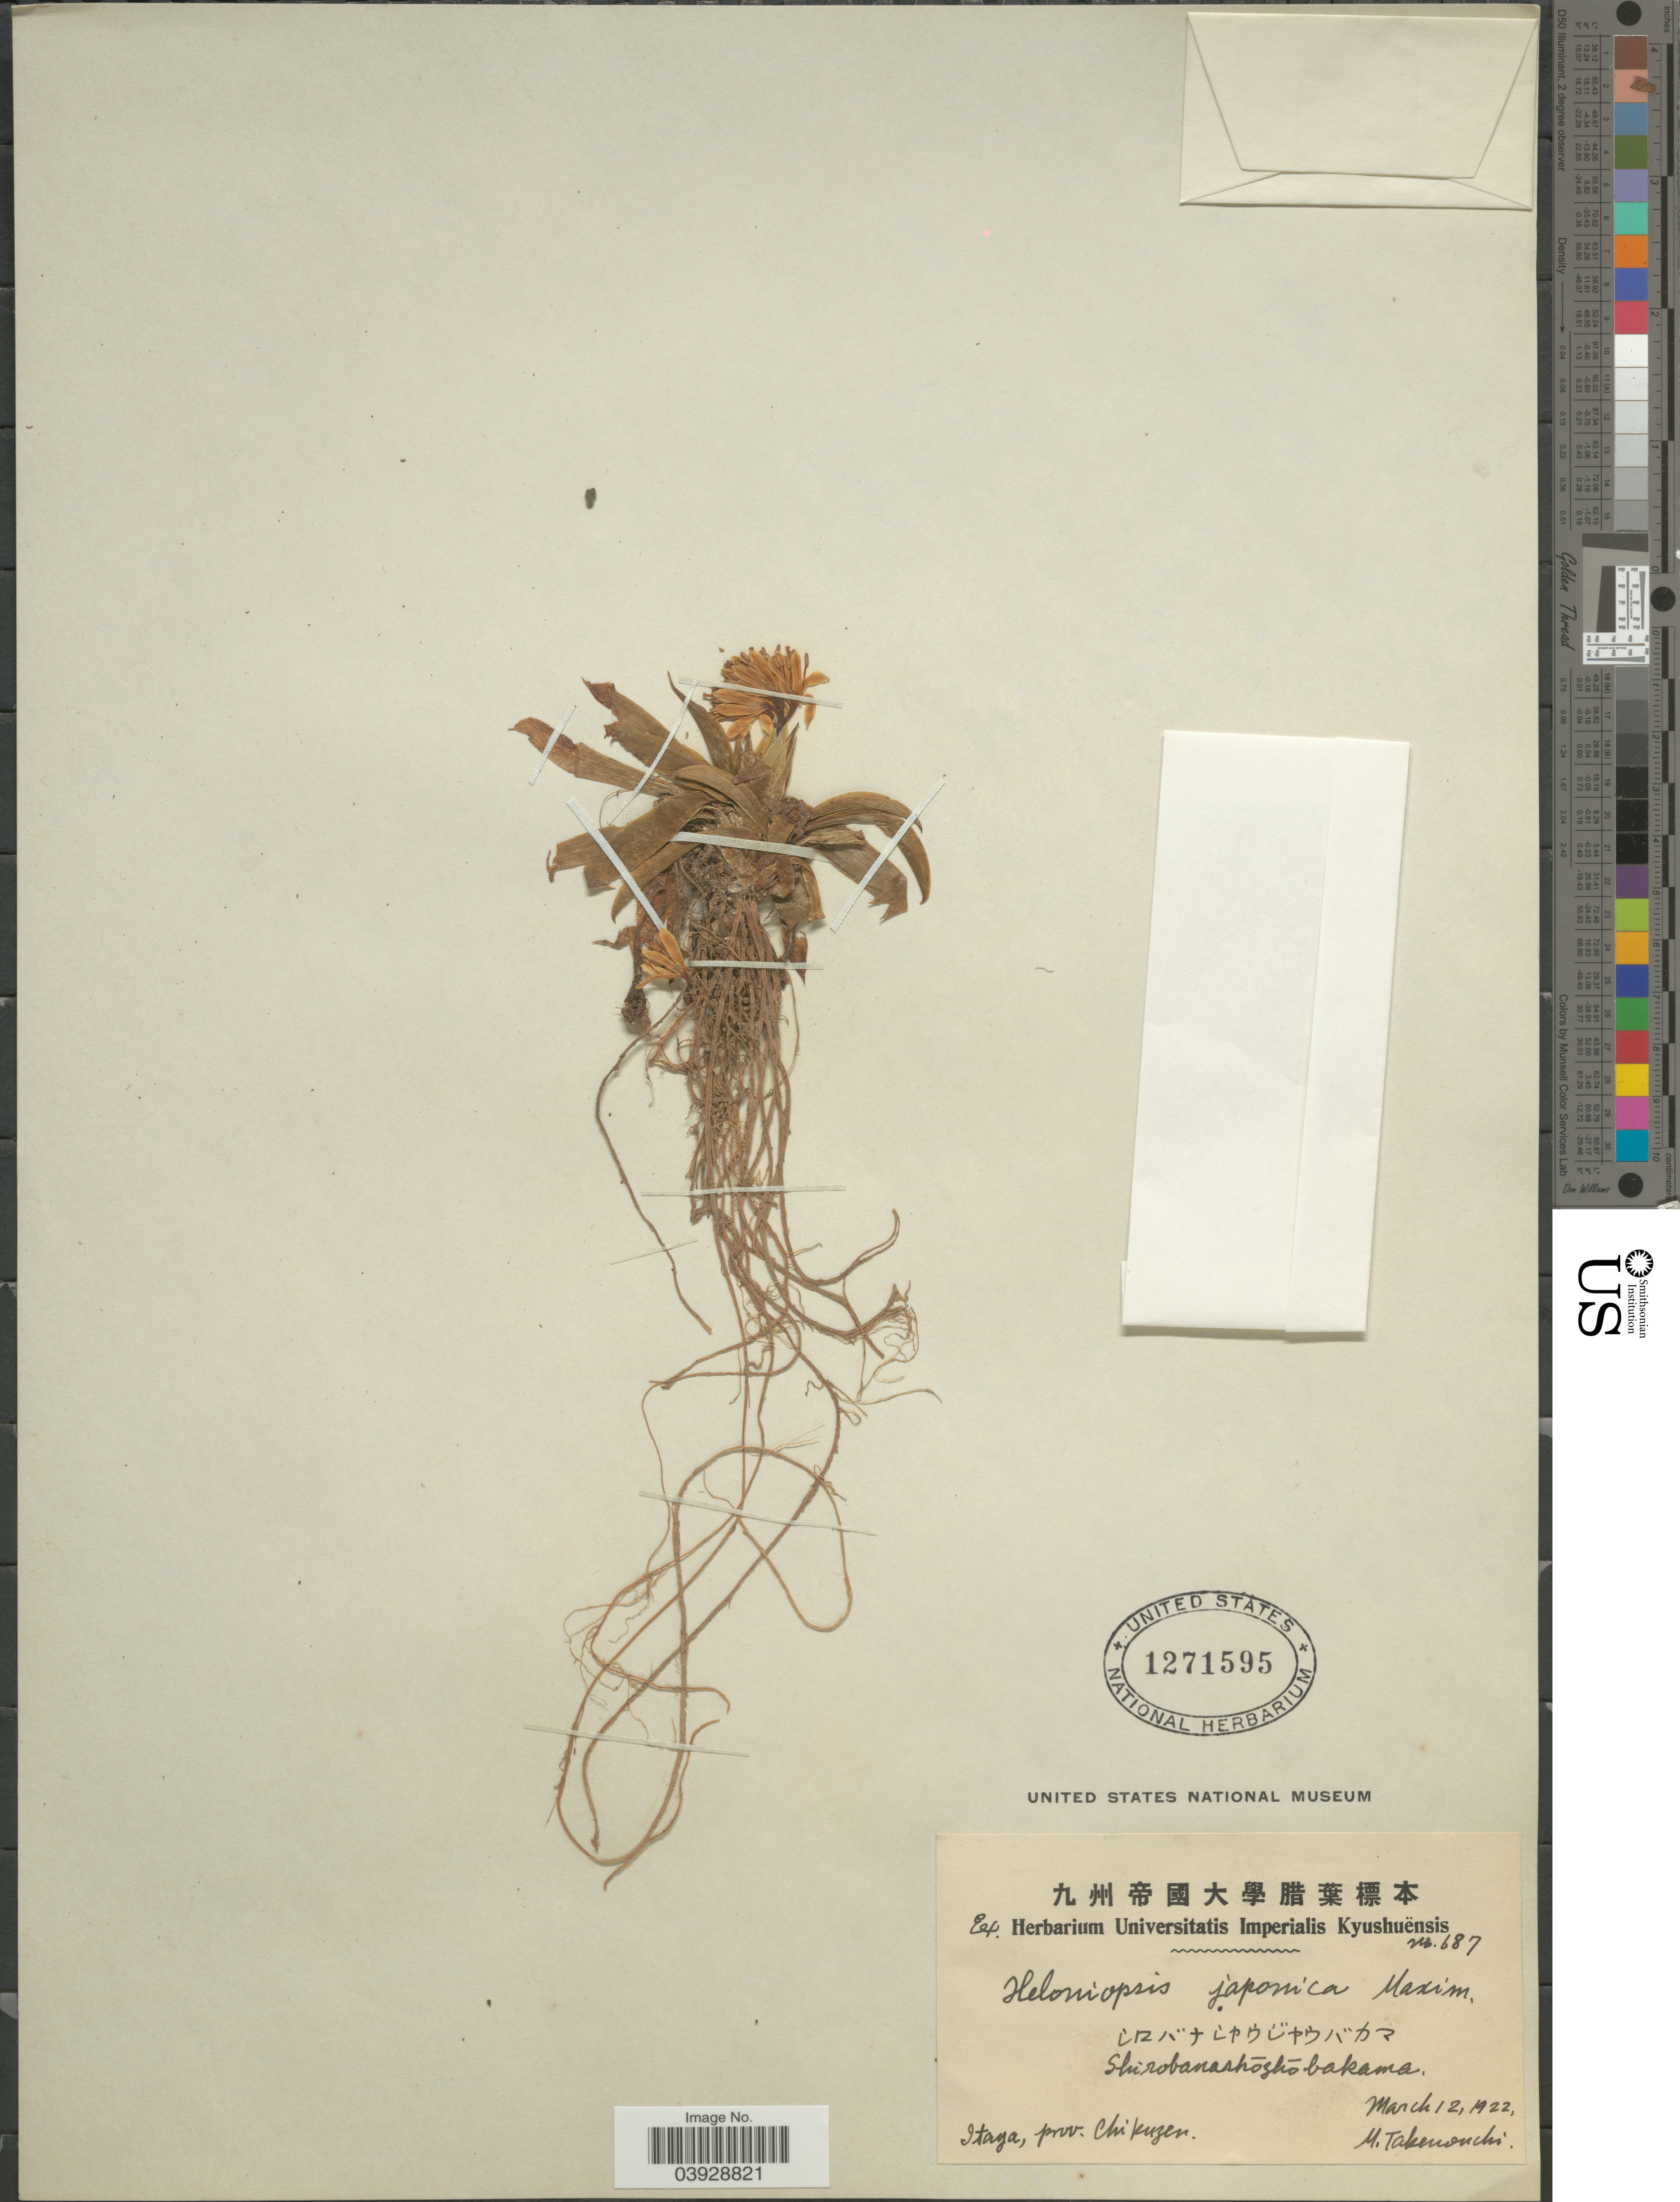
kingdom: Plantae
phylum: Tracheophyta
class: Liliopsida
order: Liliales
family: Melanthiaceae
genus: Heloniopsis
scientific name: Heloniopsis orientalis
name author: (Thunb.) C. Tanaka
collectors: M. Takeuchi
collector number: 687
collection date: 1922-03-12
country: Japan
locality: X. Itaya, prov. Chikuzen.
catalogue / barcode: US 1271595